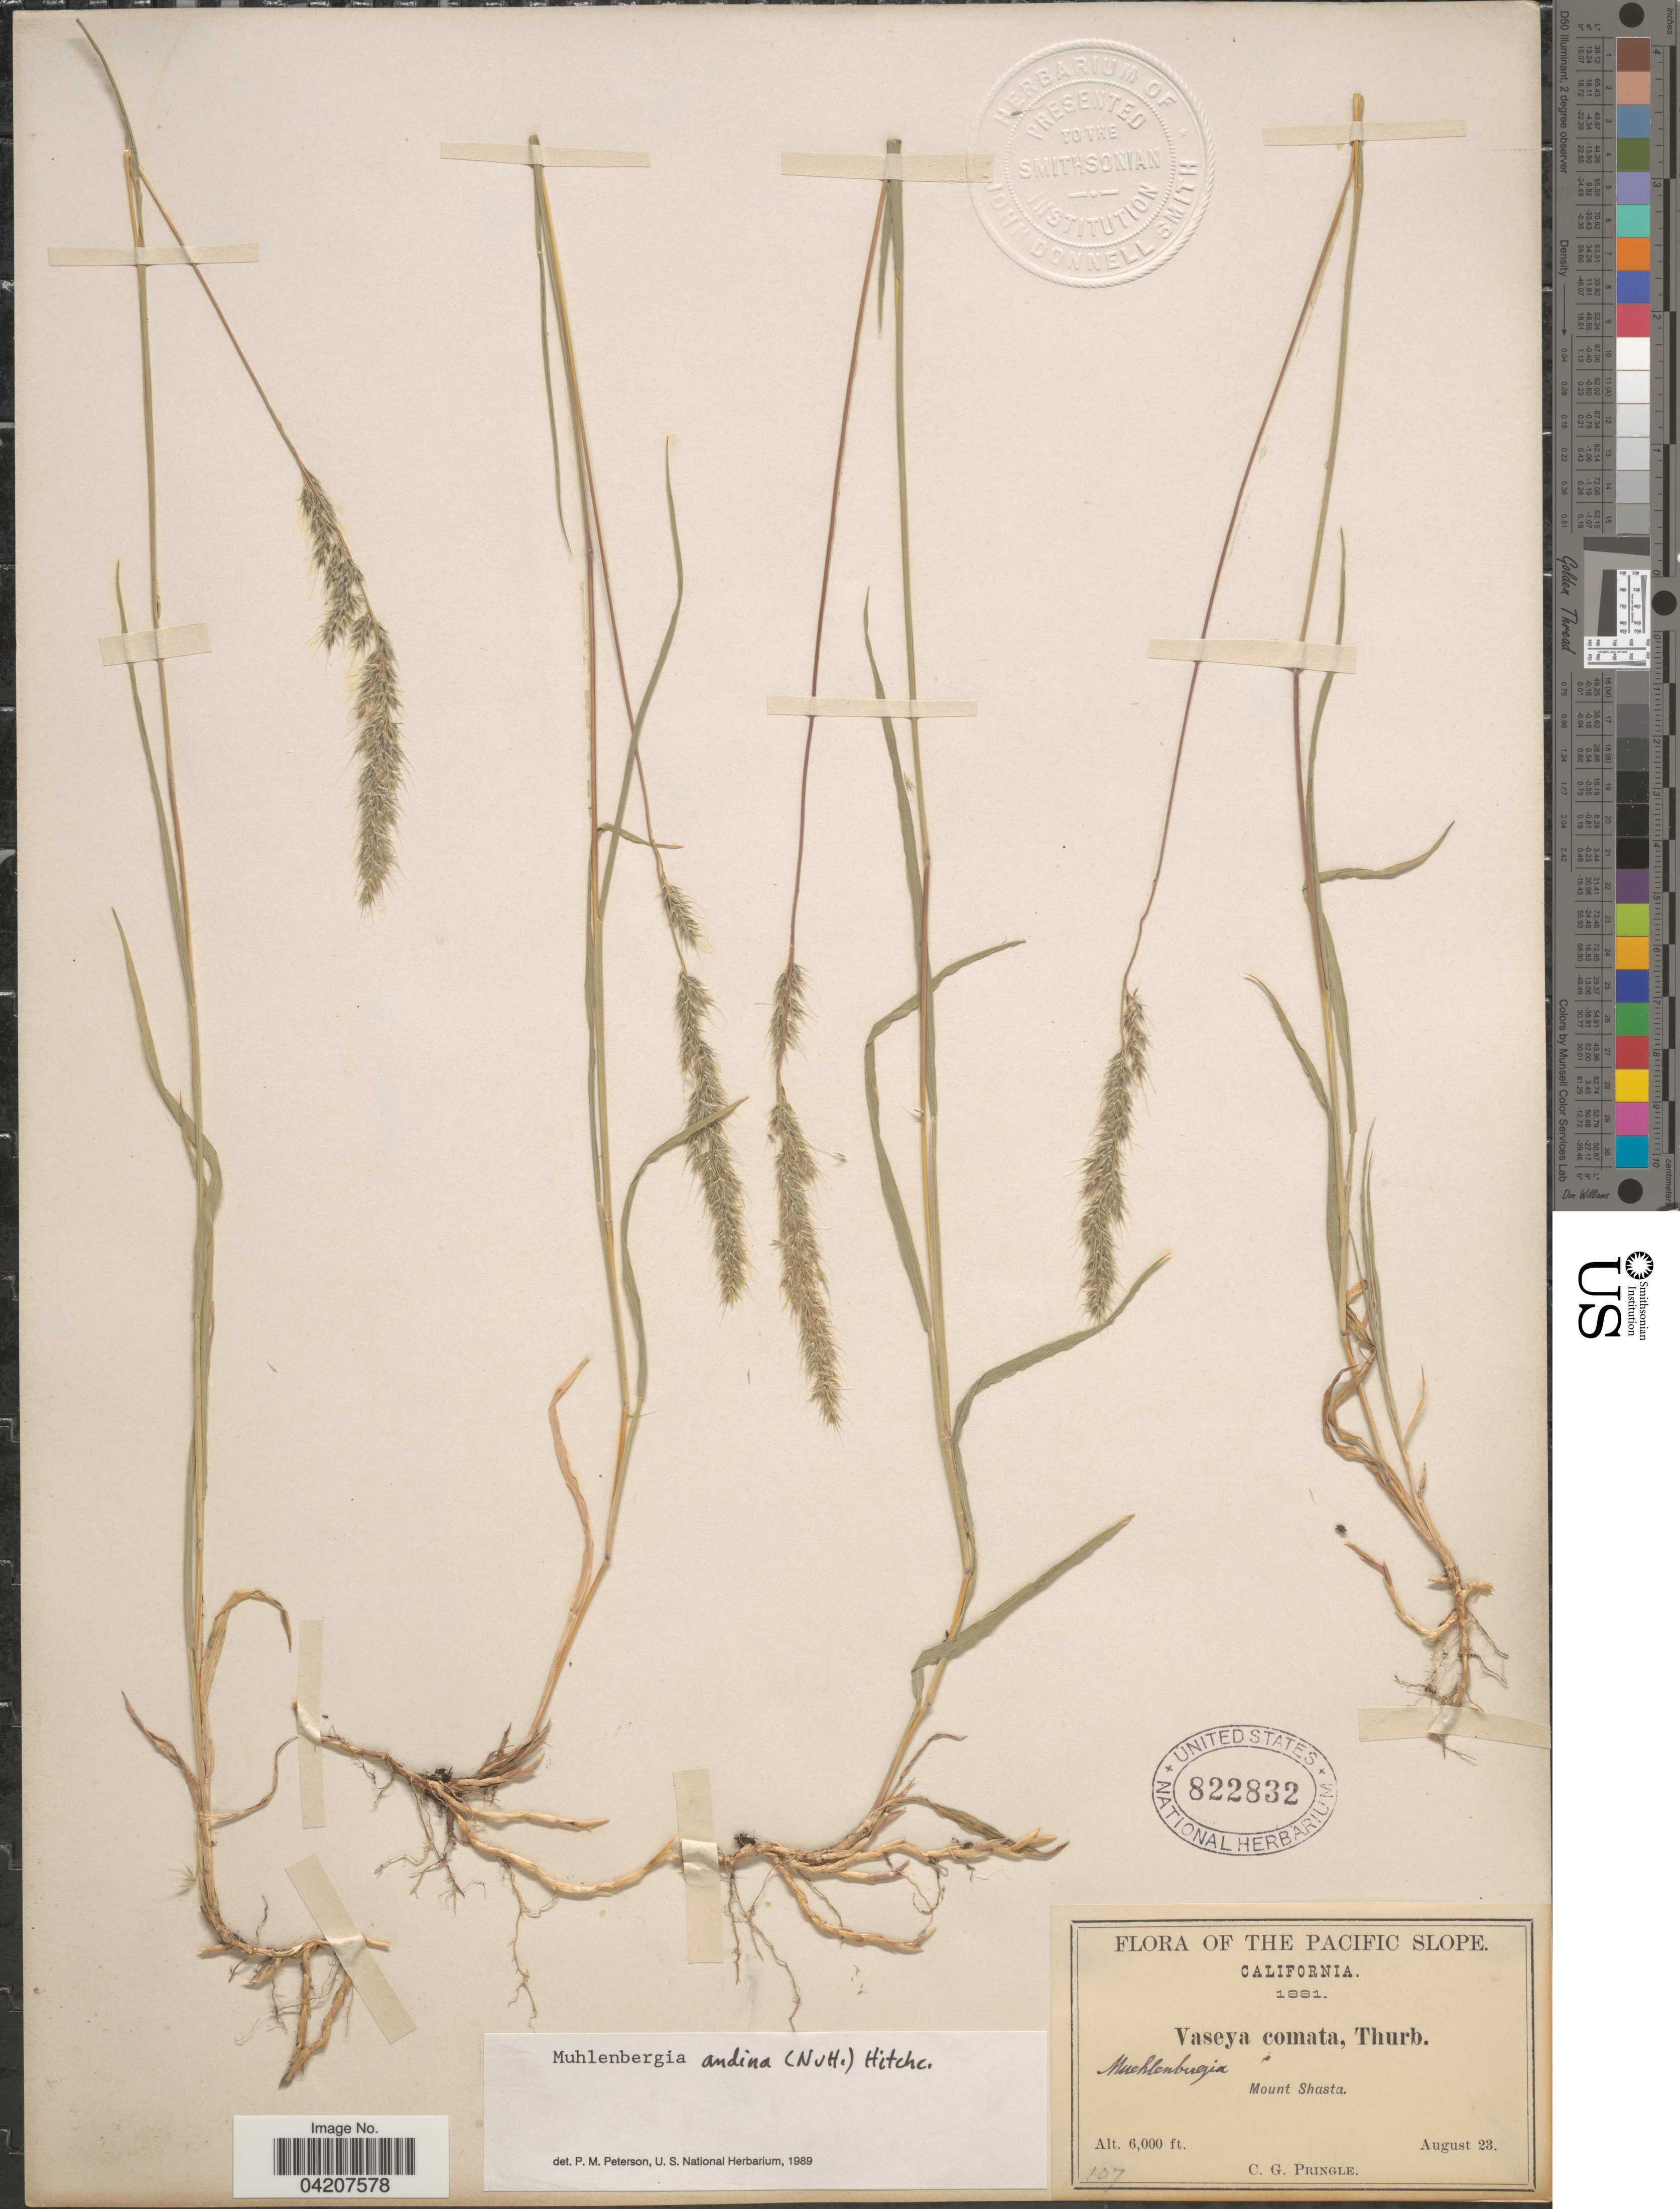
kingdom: Plantae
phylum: Tracheophyta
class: Liliopsida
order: Poales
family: Poaceae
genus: Muhlenbergia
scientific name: Muhlenbergia andina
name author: (Nutt.) Hitchc.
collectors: C. G. Pringle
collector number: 107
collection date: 1881-08-23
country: United States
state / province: California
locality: Pacific Slope. Mount Shasta.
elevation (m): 1829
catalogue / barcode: US 822832